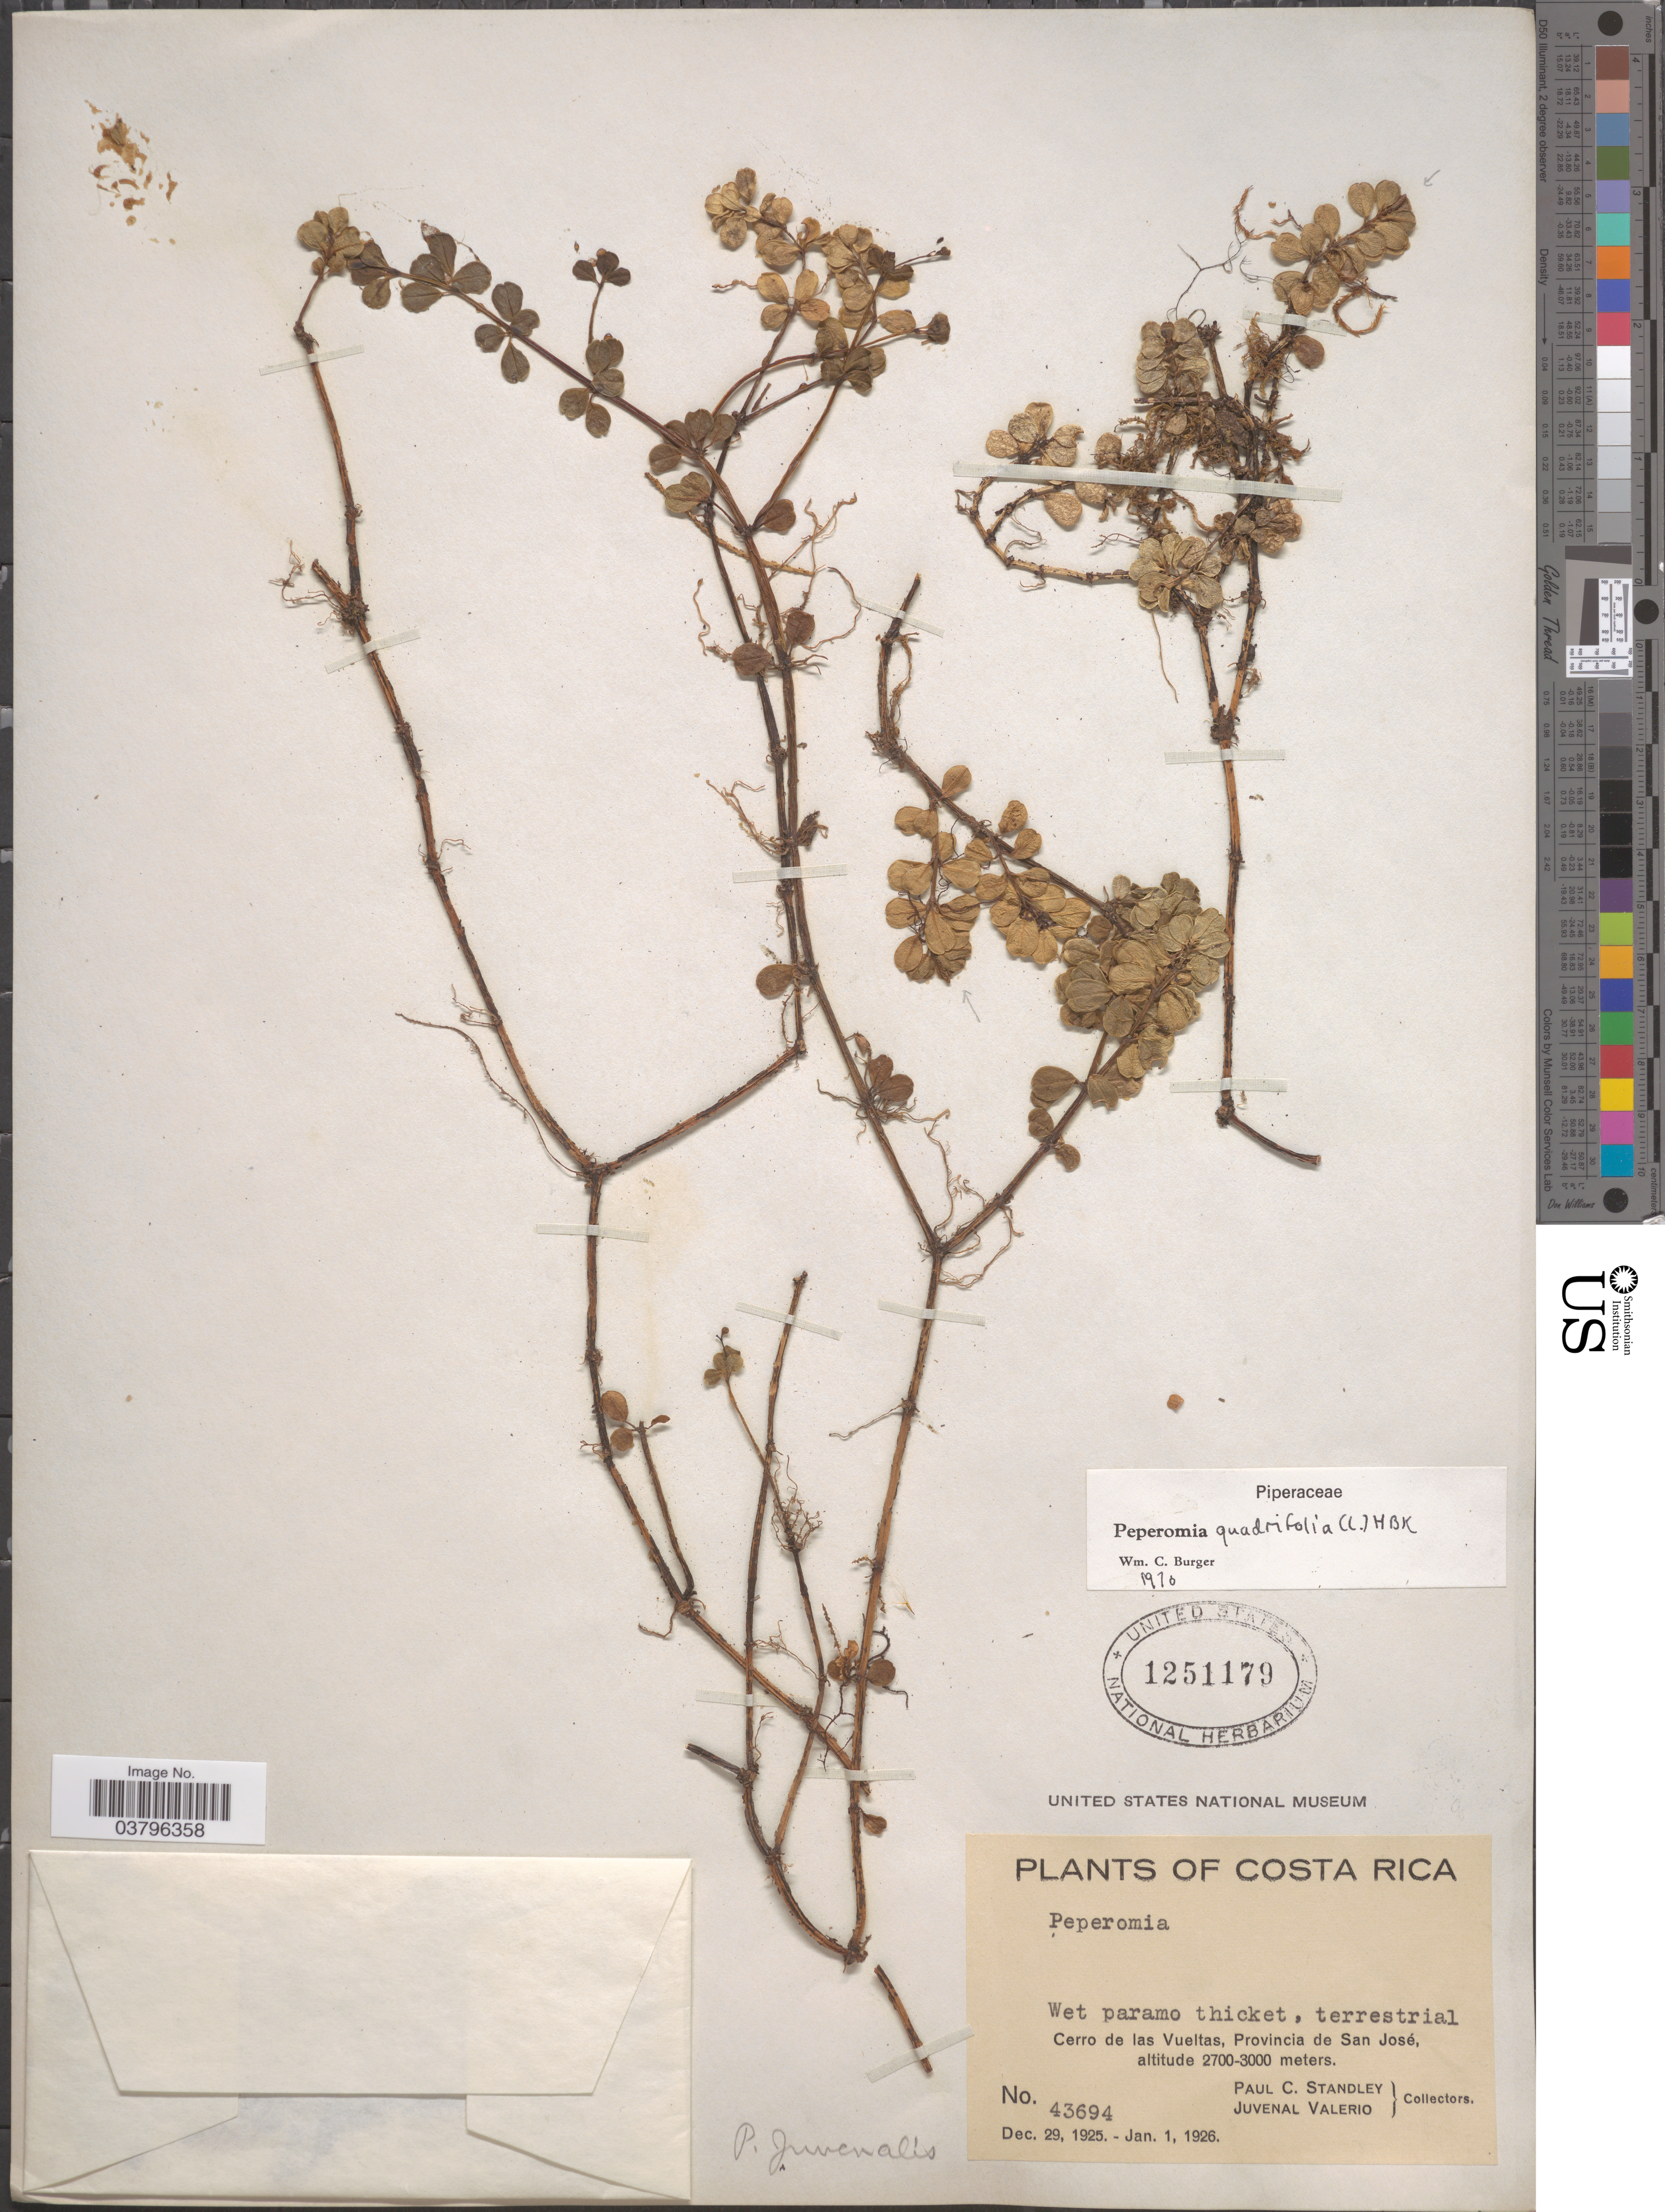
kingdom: Plantae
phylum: Tracheophyta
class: Magnoliopsida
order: Piperales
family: Piperaceae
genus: Peperomia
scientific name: Peperomia quadrifolia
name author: (L.) Kunth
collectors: P. C. Standley & J. Valerio R.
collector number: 43694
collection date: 1925-12-29/1926-01-01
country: Costa Rica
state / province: San José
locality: Cerro de las Vueltas.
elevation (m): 2700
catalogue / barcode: US 1251179